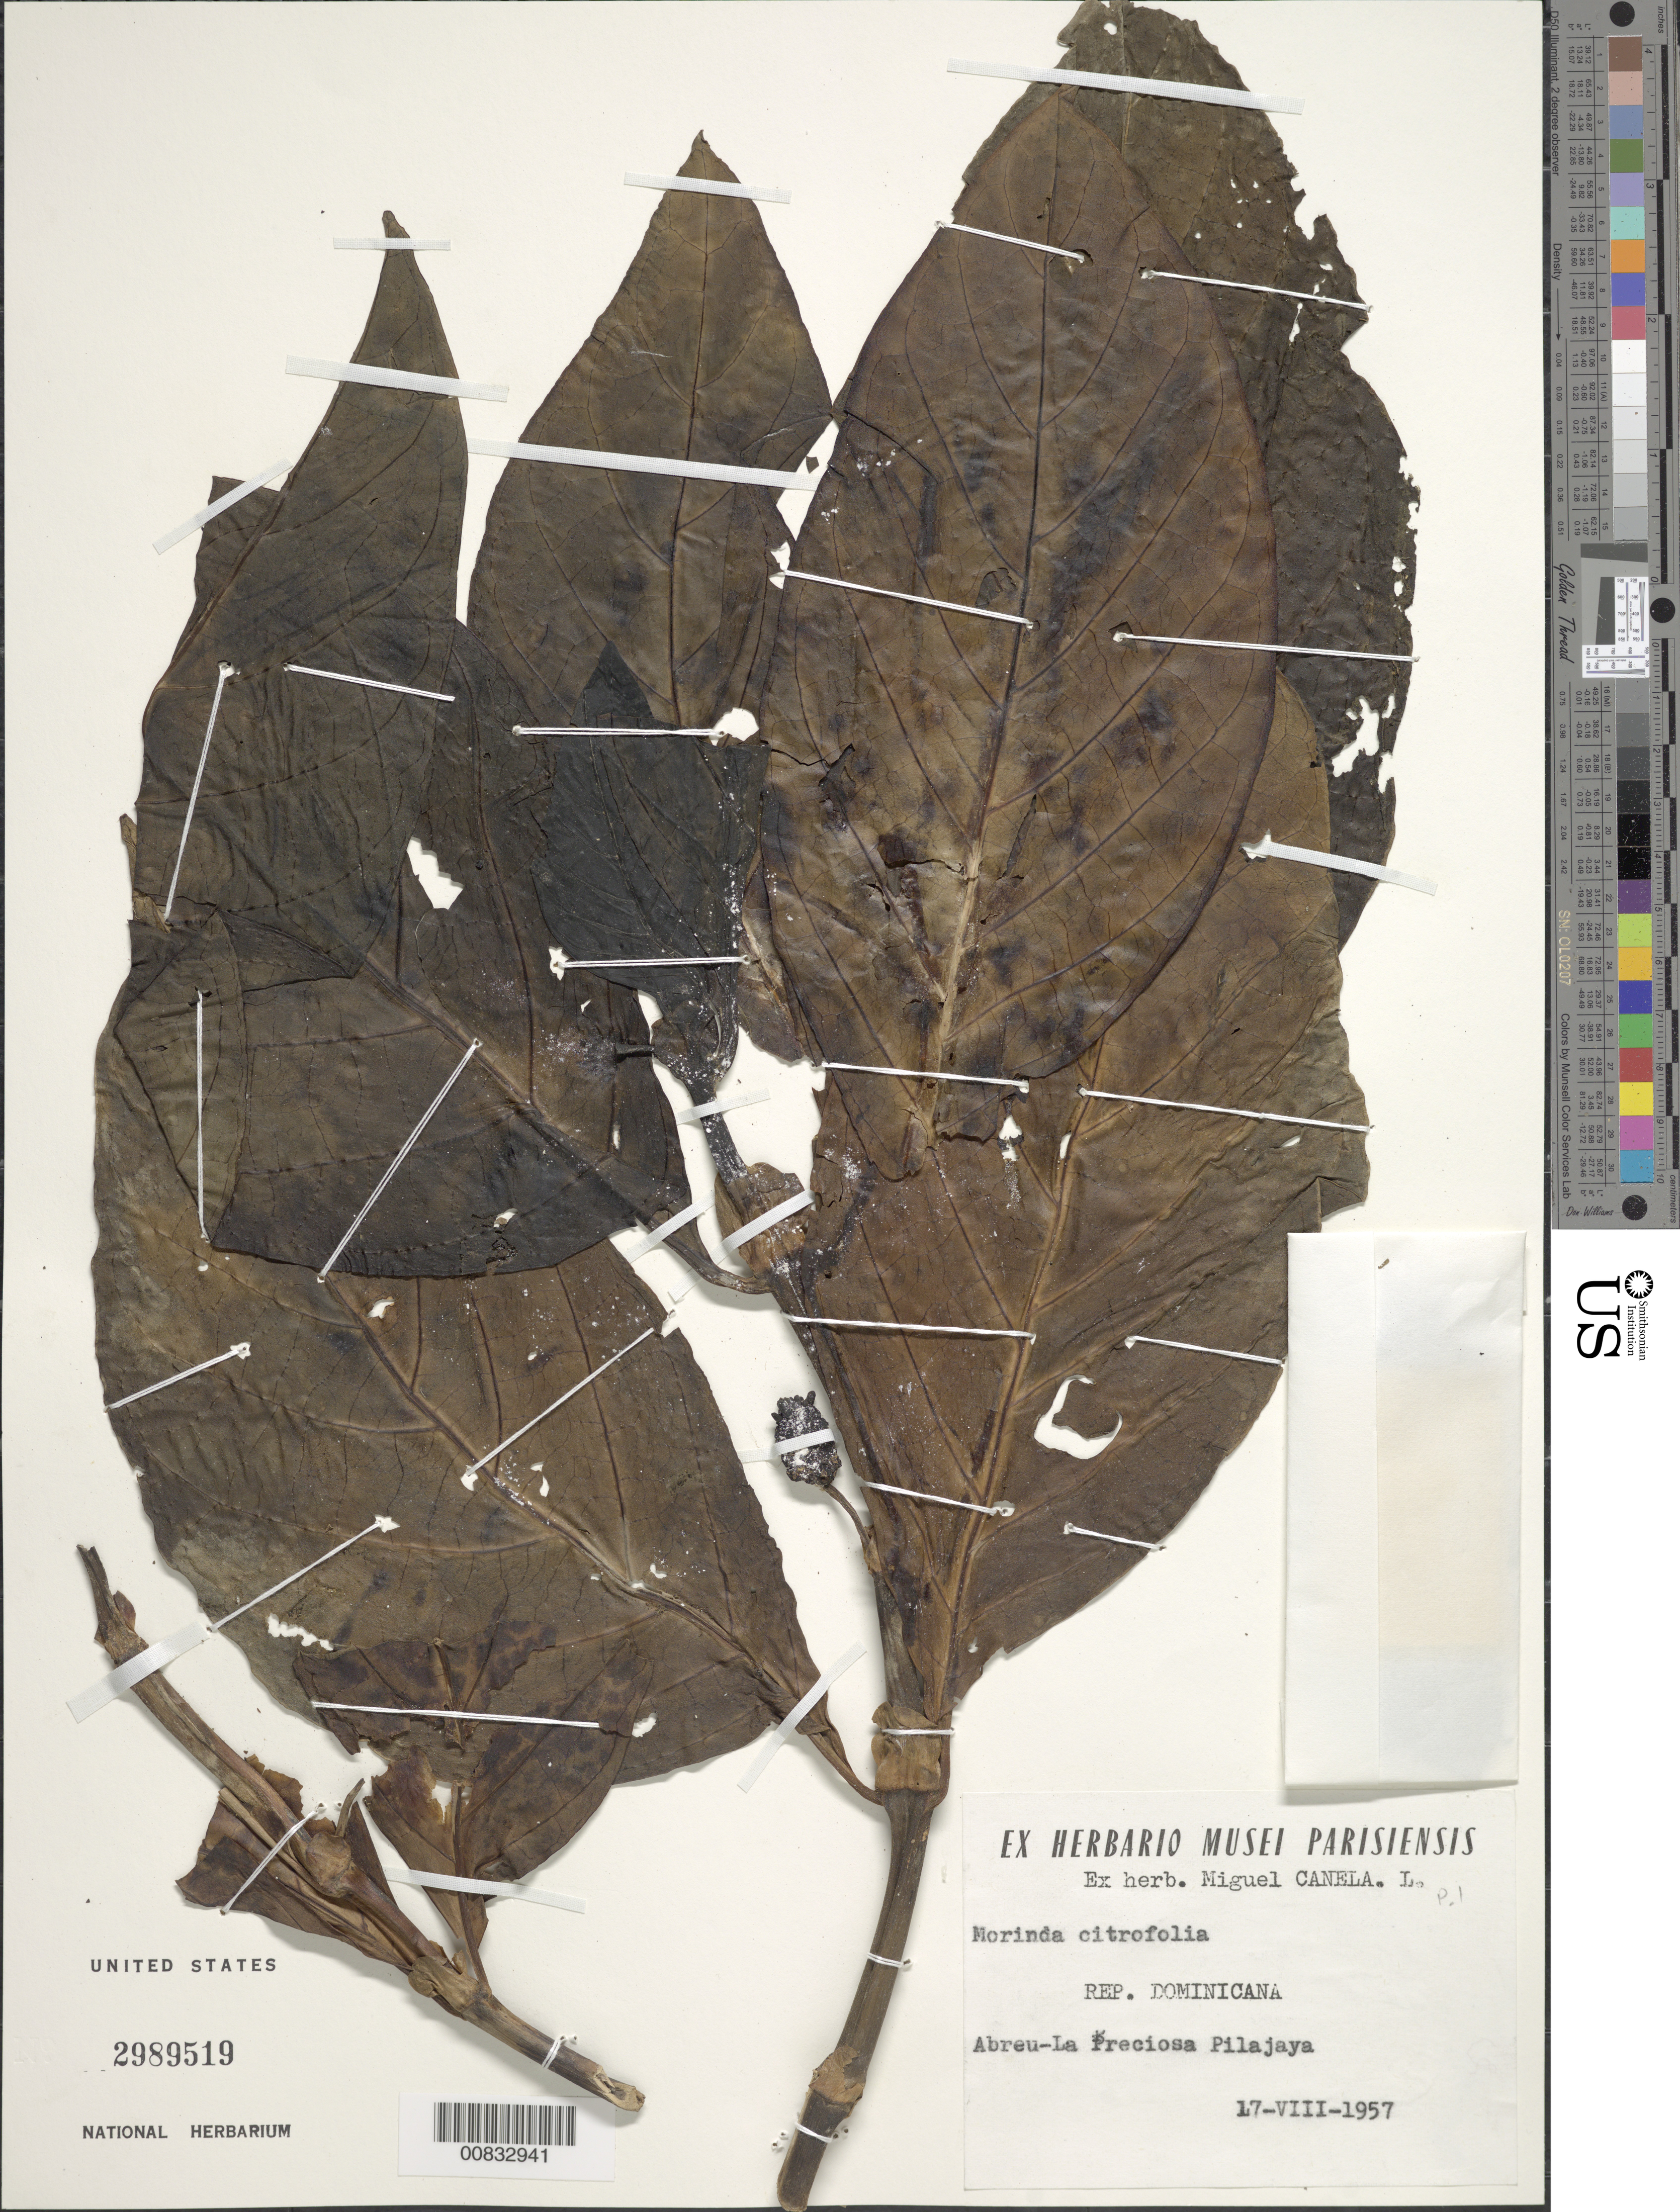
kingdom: Plantae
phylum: Tracheophyta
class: Magnoliopsida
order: Gentianales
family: Rubiaceae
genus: Morinda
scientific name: Morinda citrifolia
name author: L.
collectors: M. Canela Lazaro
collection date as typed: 17 Aug 1957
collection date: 1957-08-17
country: Dominican Republic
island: Hispaniola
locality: Abreu-La Preceiosa Pilajaya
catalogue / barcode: US 2989519